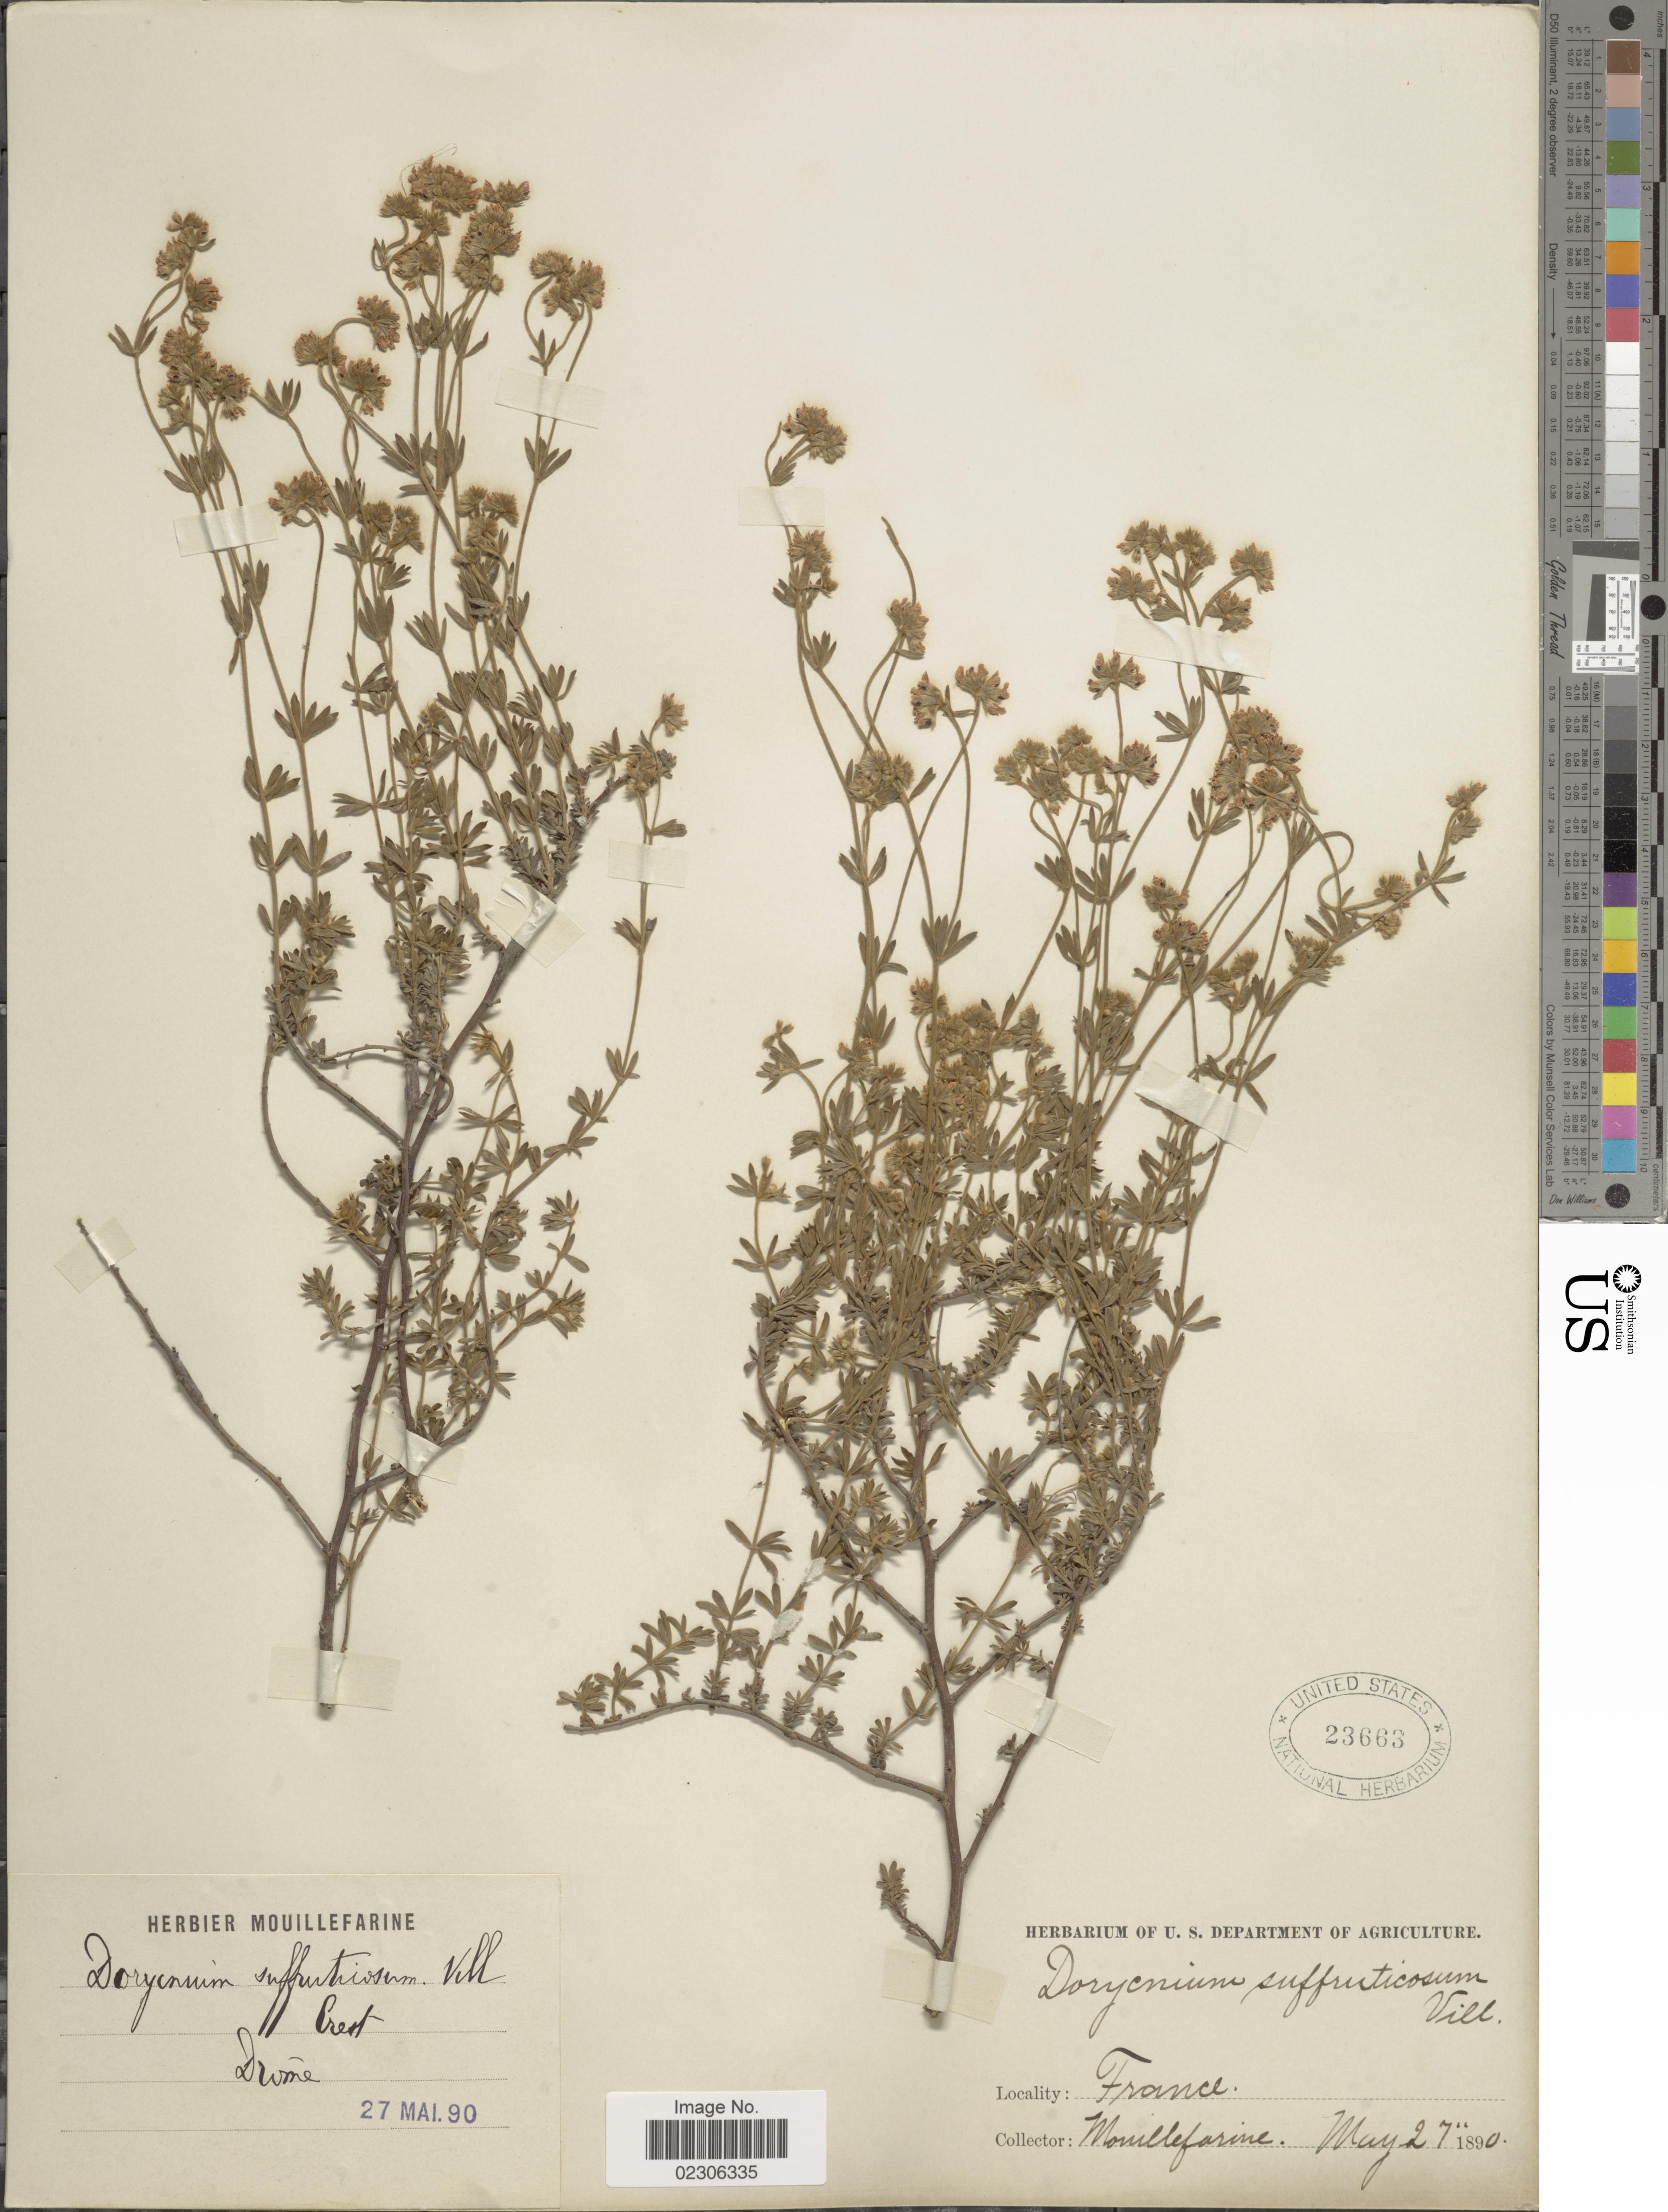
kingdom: Plantae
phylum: Tracheophyta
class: Magnoliopsida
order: Fabales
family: Fabaceae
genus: Dorycnium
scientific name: Dorycnium suffruticosum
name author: Vill.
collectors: A. Mouillefarine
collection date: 1890-05-02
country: France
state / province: Auvergne-Rhône-Alpes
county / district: Drôme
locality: Drome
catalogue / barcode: US 23663